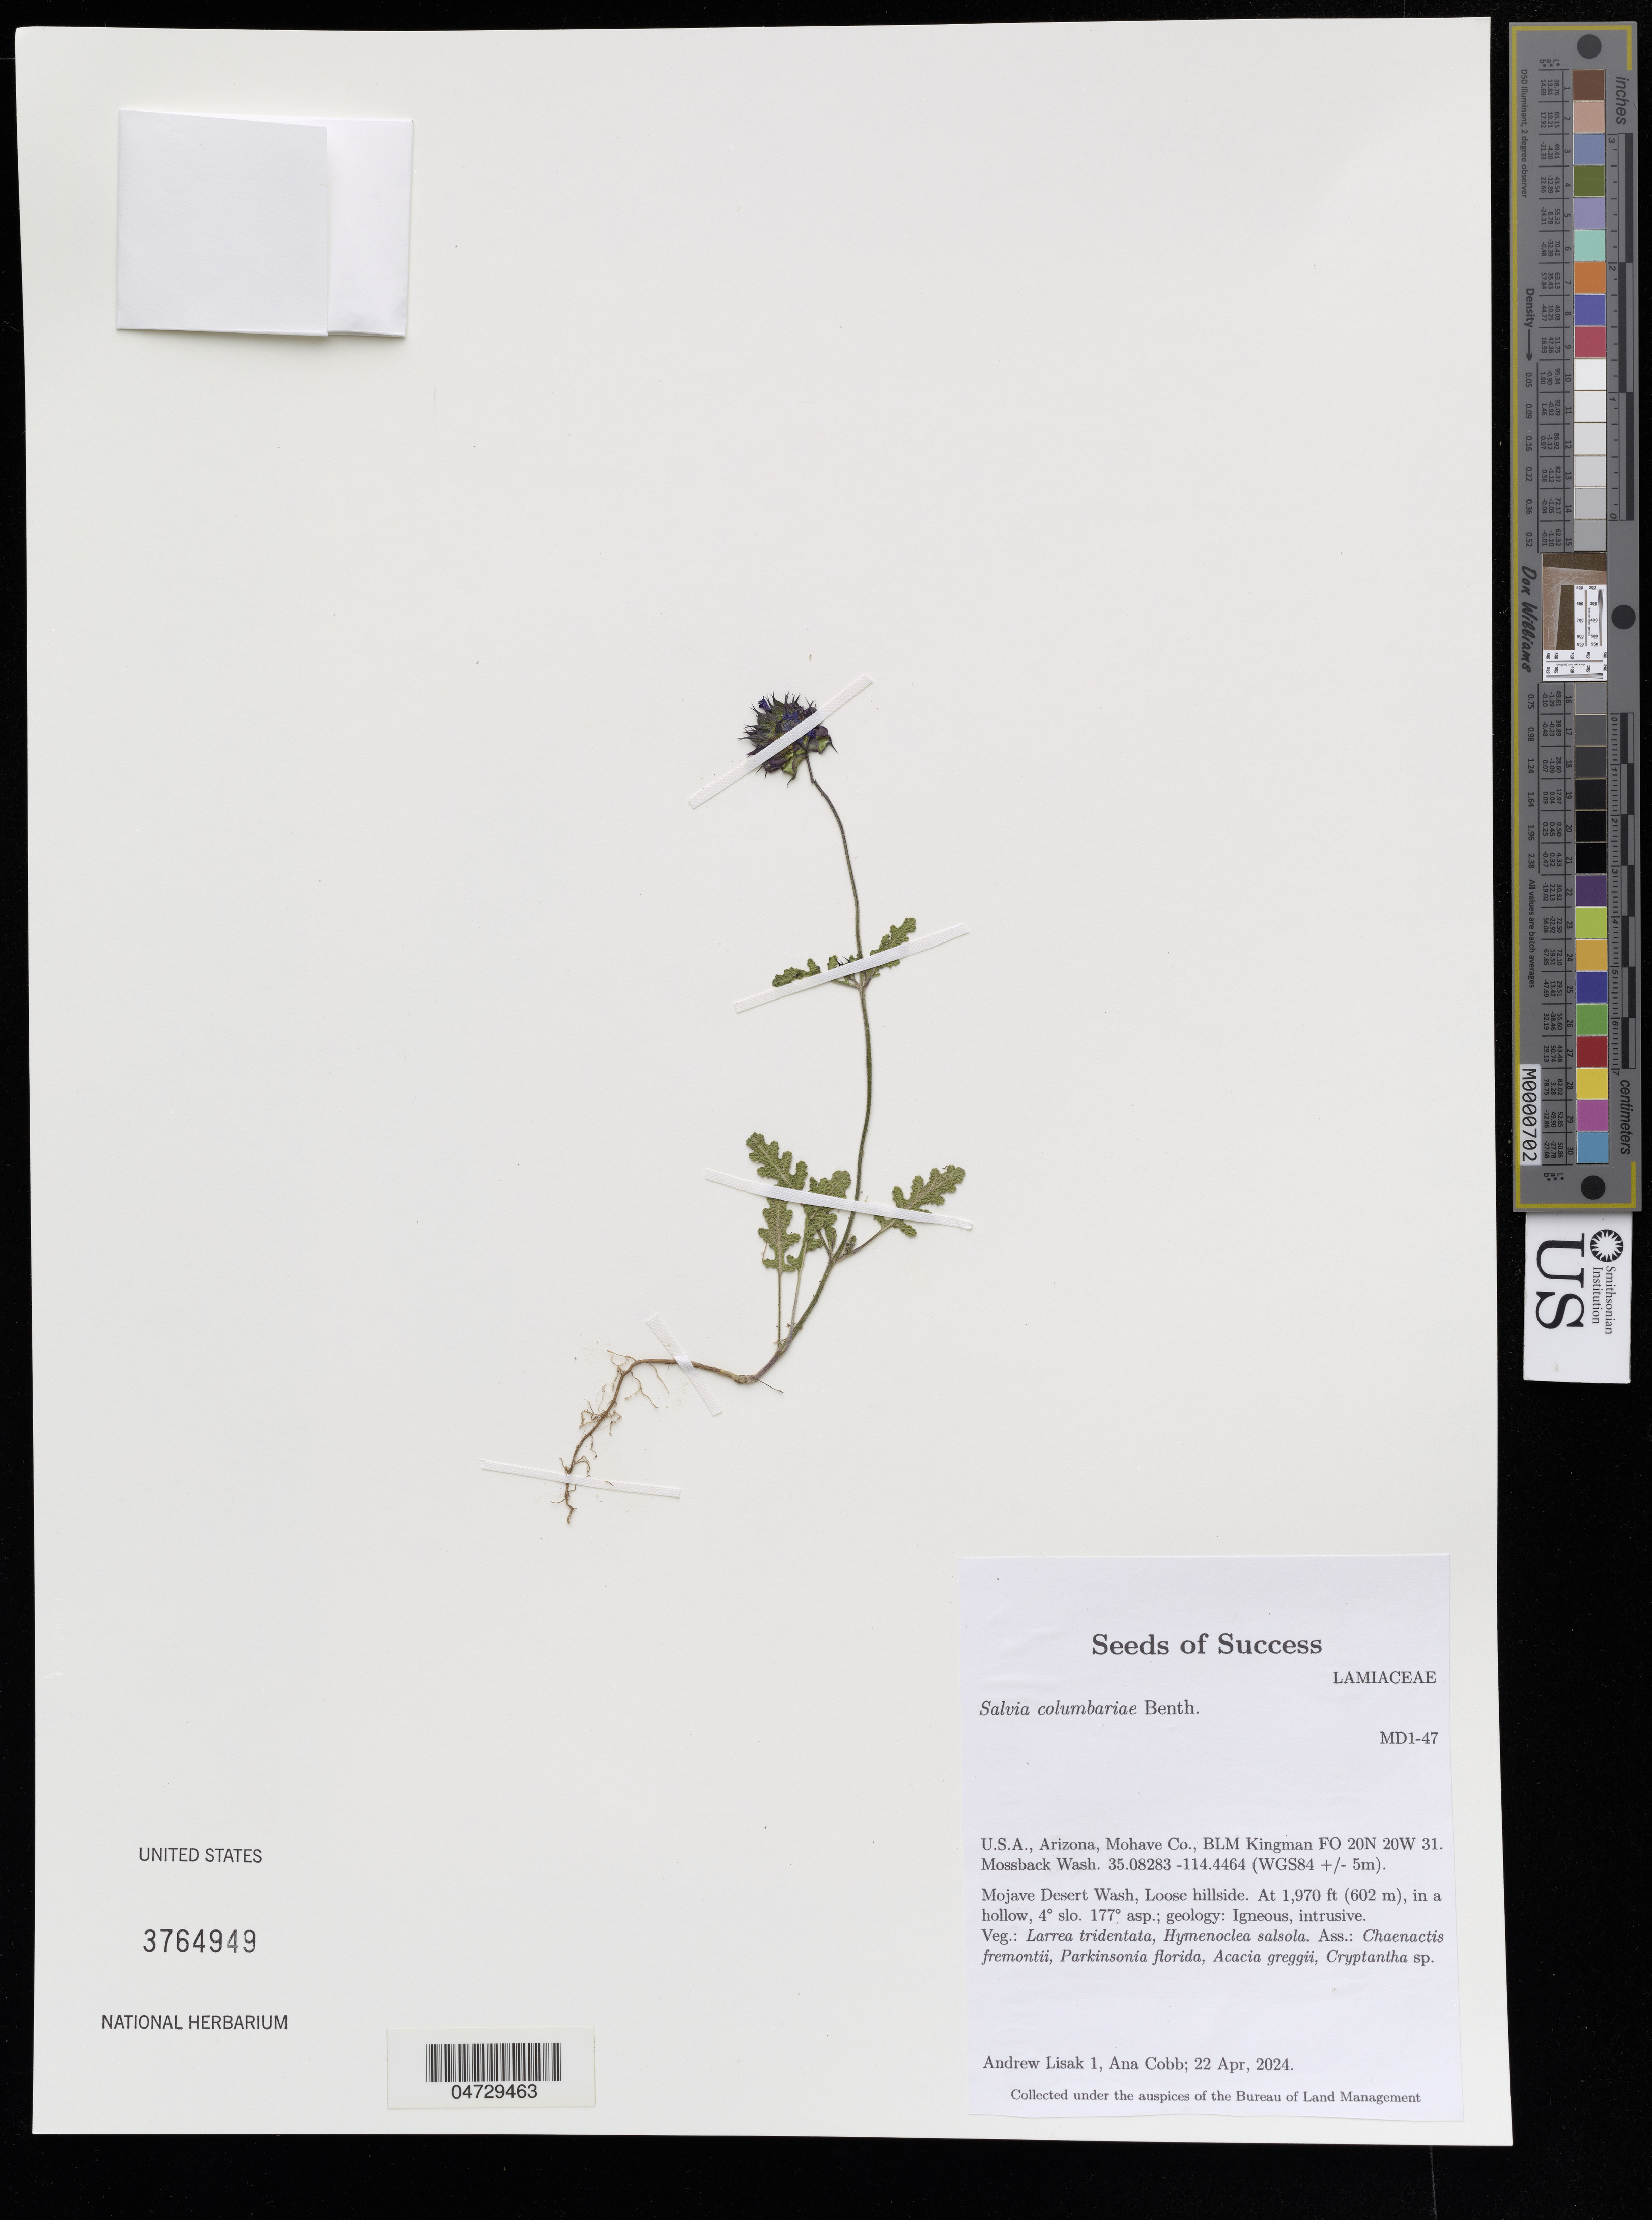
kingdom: Plantae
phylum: Tracheophyta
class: Magnoliopsida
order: Lamiales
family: Lamiaceae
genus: Salvia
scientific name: Salvia columbariae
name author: Benth.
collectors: A. Lisak & A. Cobb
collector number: MD1-47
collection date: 2024-04-22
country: United States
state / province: Arizona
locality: Mohave Co., BLM Kingman FO 20N 20W 31. Mossback Wash.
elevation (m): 600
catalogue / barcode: US 3764949